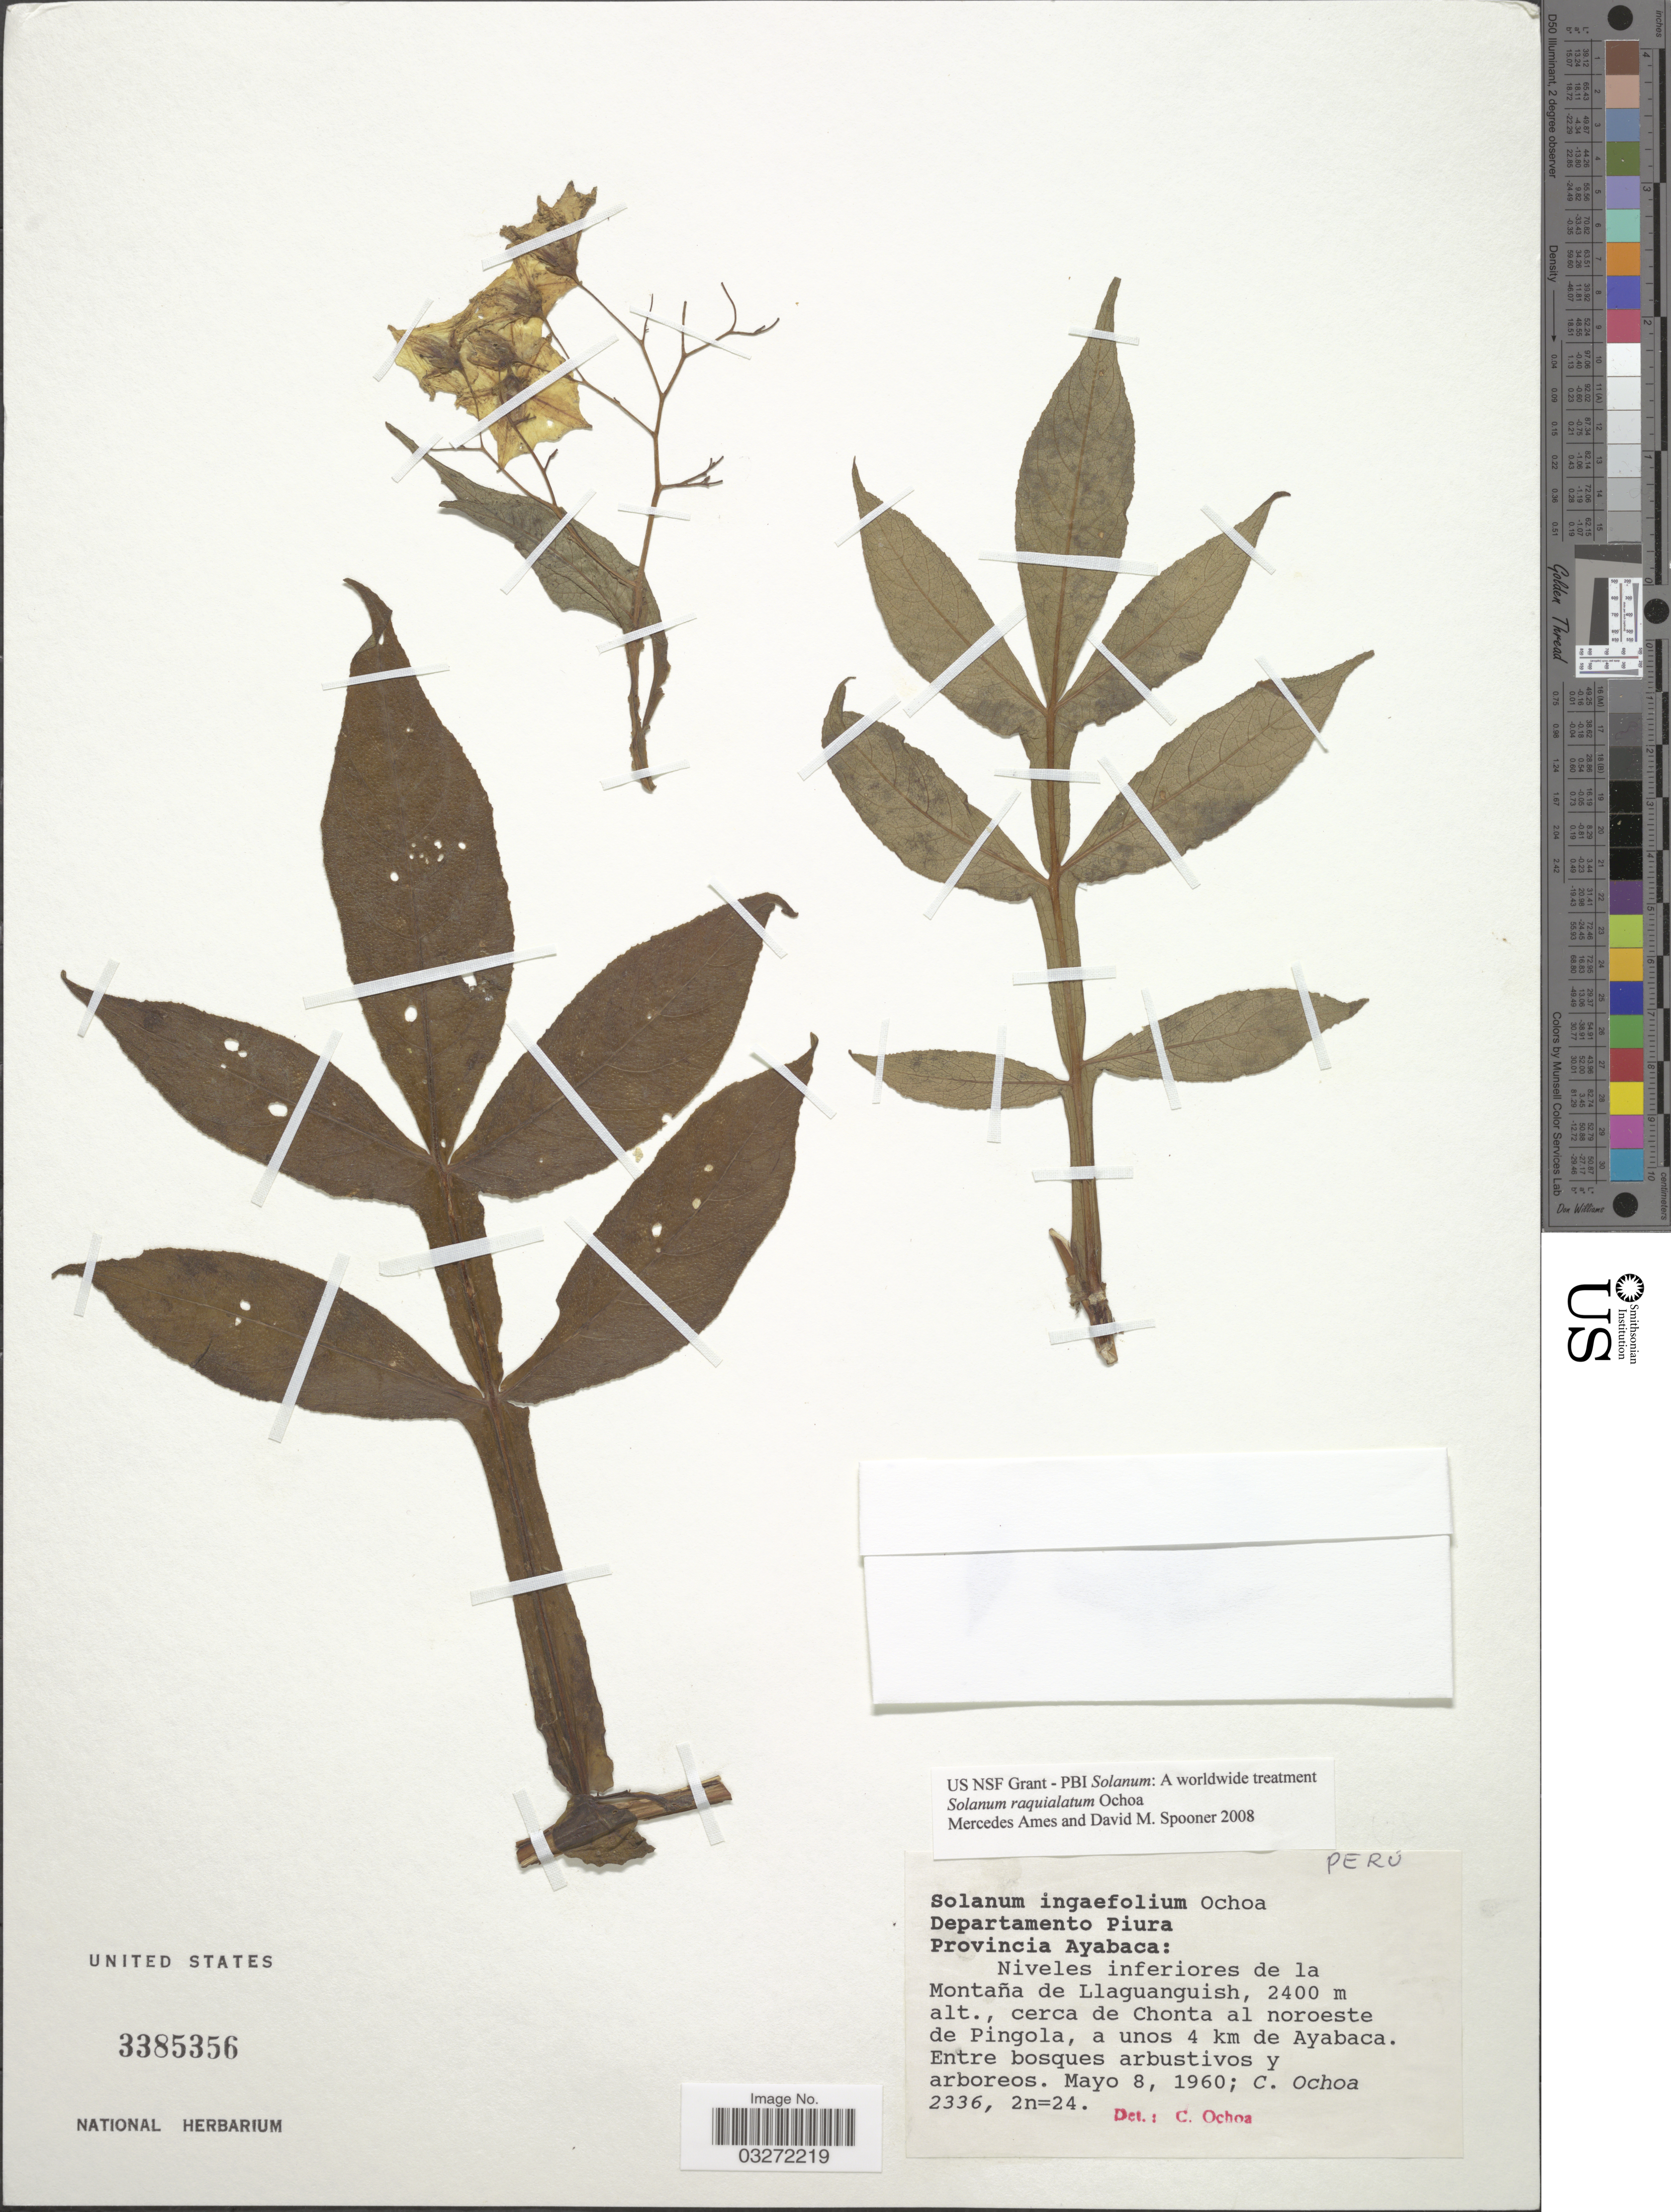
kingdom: Plantae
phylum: Tracheophyta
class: Magnoliopsida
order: Solanales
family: Solanaceae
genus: Solanum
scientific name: Solanum raquialatum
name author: Ochoa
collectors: C. Ochoa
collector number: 2336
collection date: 1960-05-08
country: Peru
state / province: Piura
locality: Departamento Piura. Provincia Ayabaca: Niveles inferiores de la Montaña de Llaguanguish, cerca de Chonta al noroeste de Pingola, a unos 4 km de Ayabaca.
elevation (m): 2400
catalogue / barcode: US 3385356